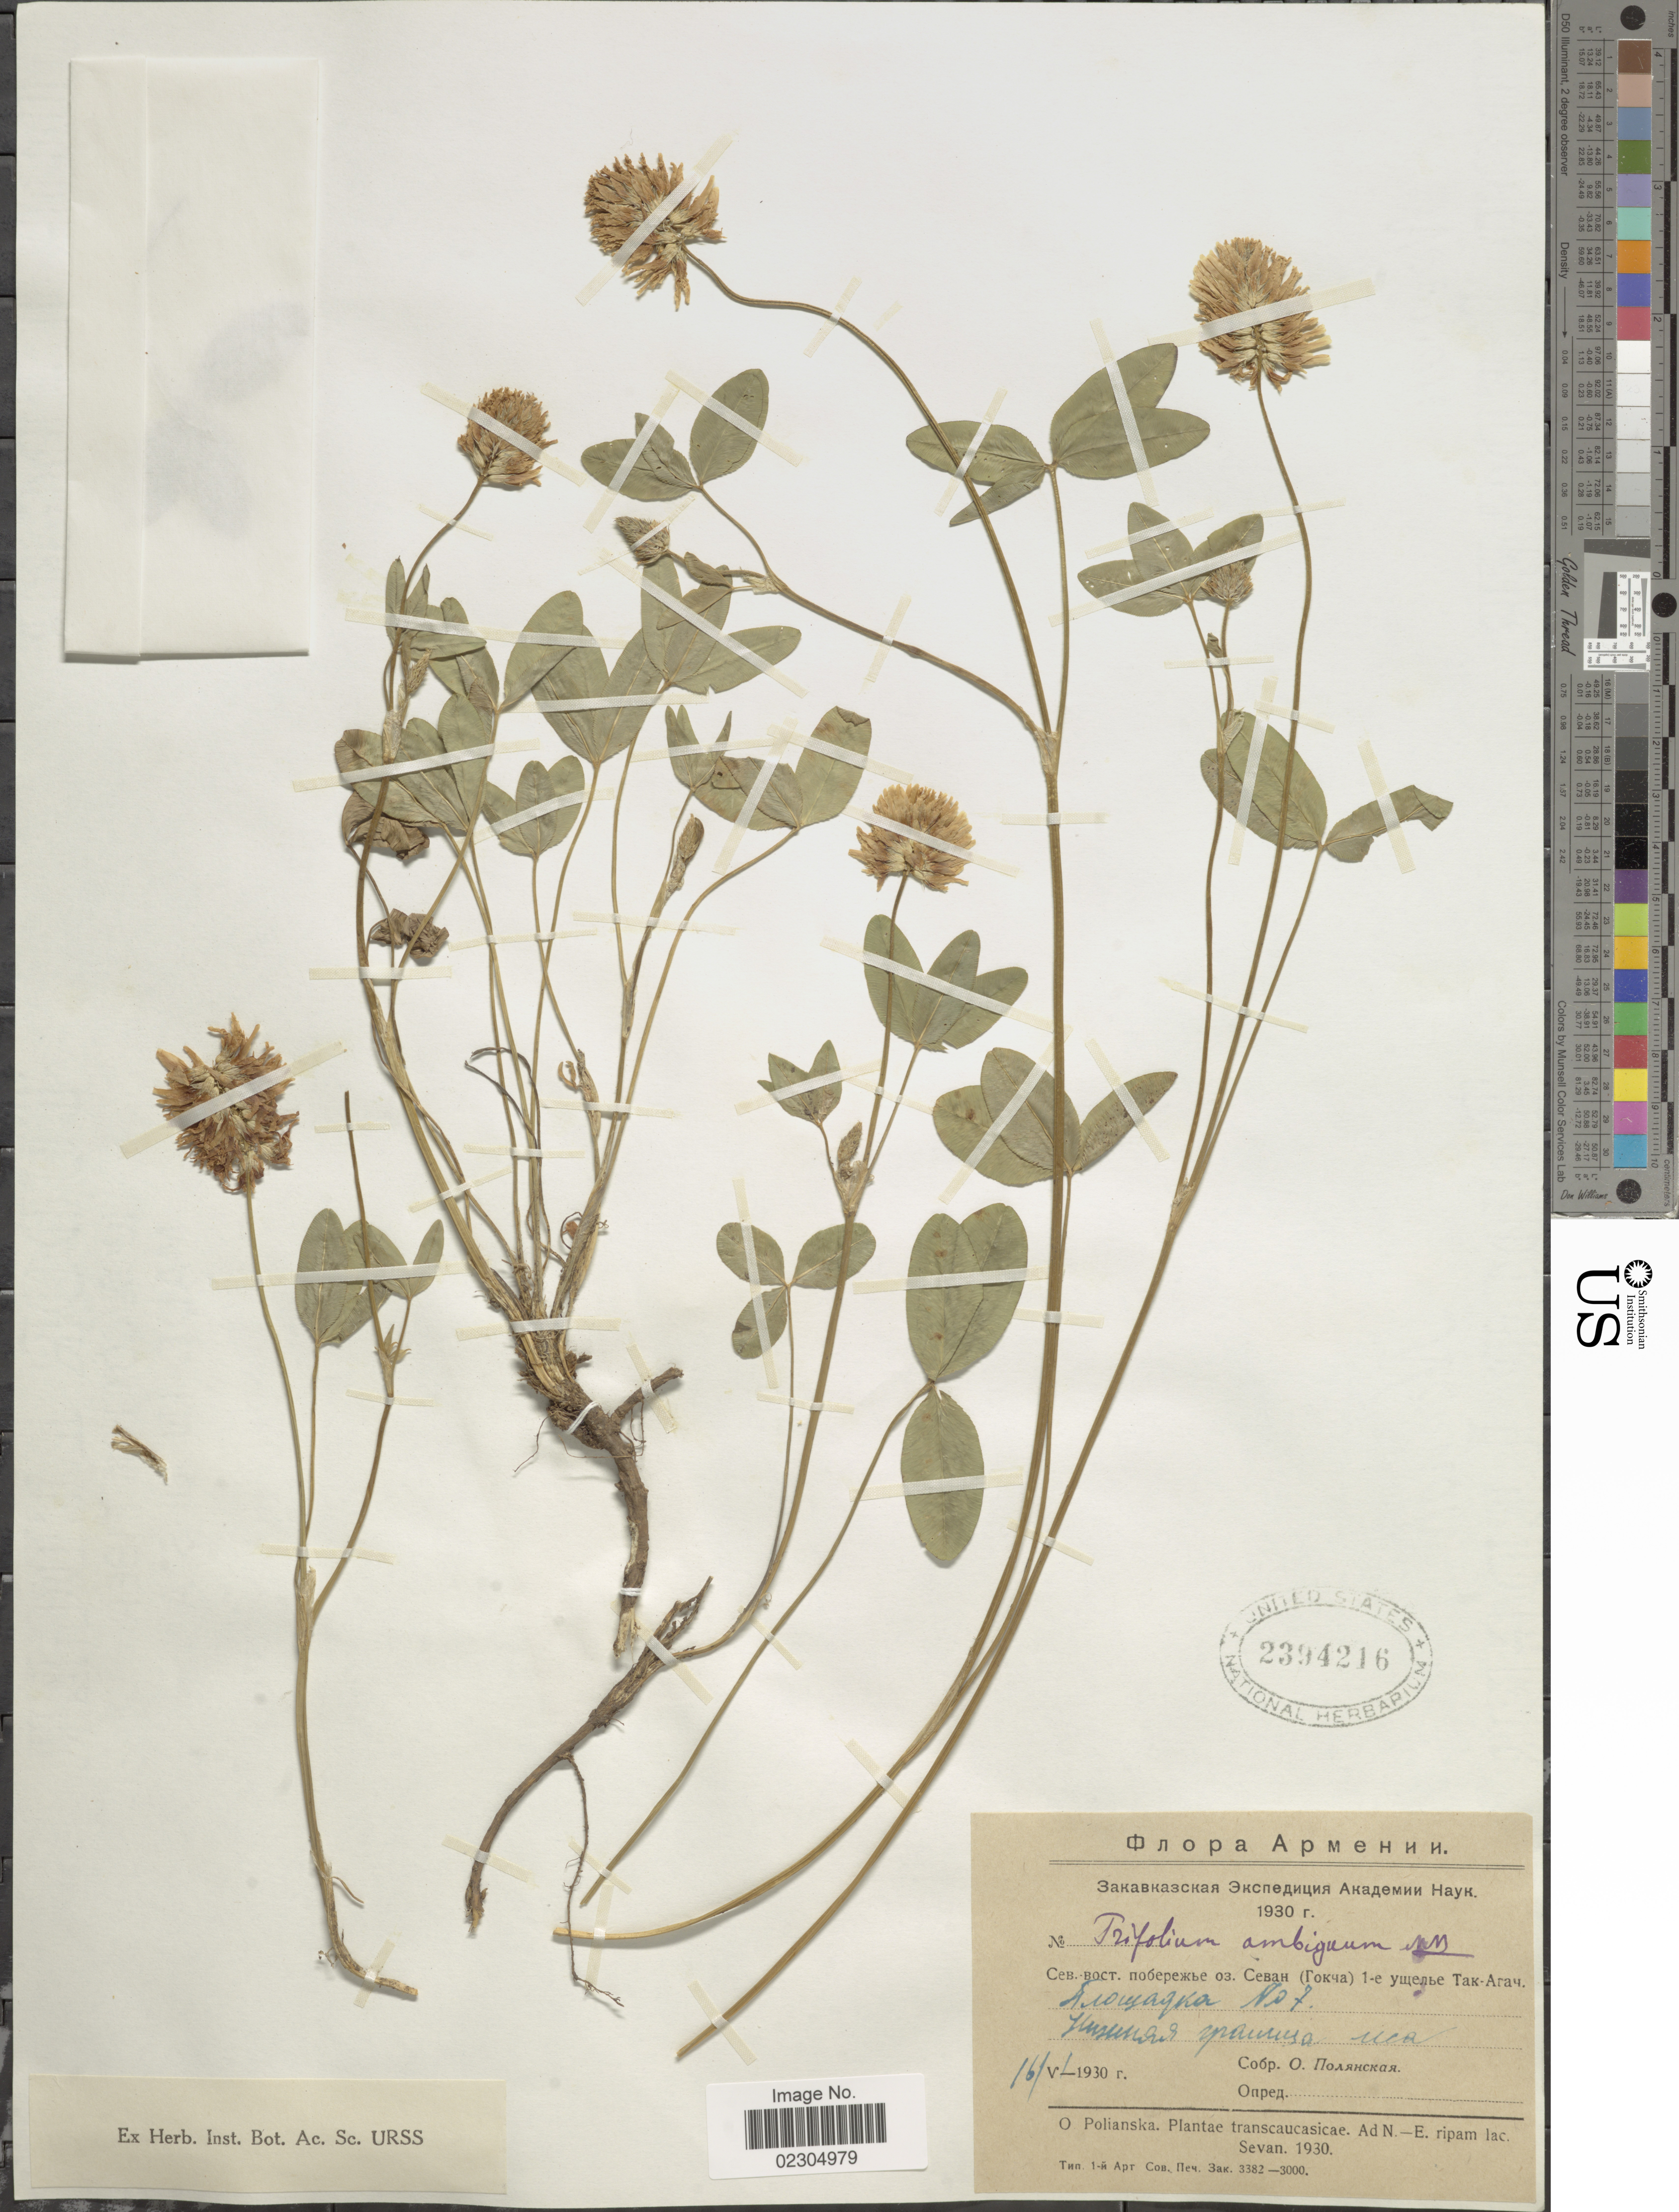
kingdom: Plantae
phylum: Tracheophyta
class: Magnoliopsida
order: Fabales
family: Fabaceae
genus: Trifolium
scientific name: Trifolium ambiguum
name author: M. Bieb.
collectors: O. Polianska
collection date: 1930-06-16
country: Armenia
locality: Transaucasicae. ad N. - E. ripam lac. Sevan.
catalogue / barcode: US 2394216